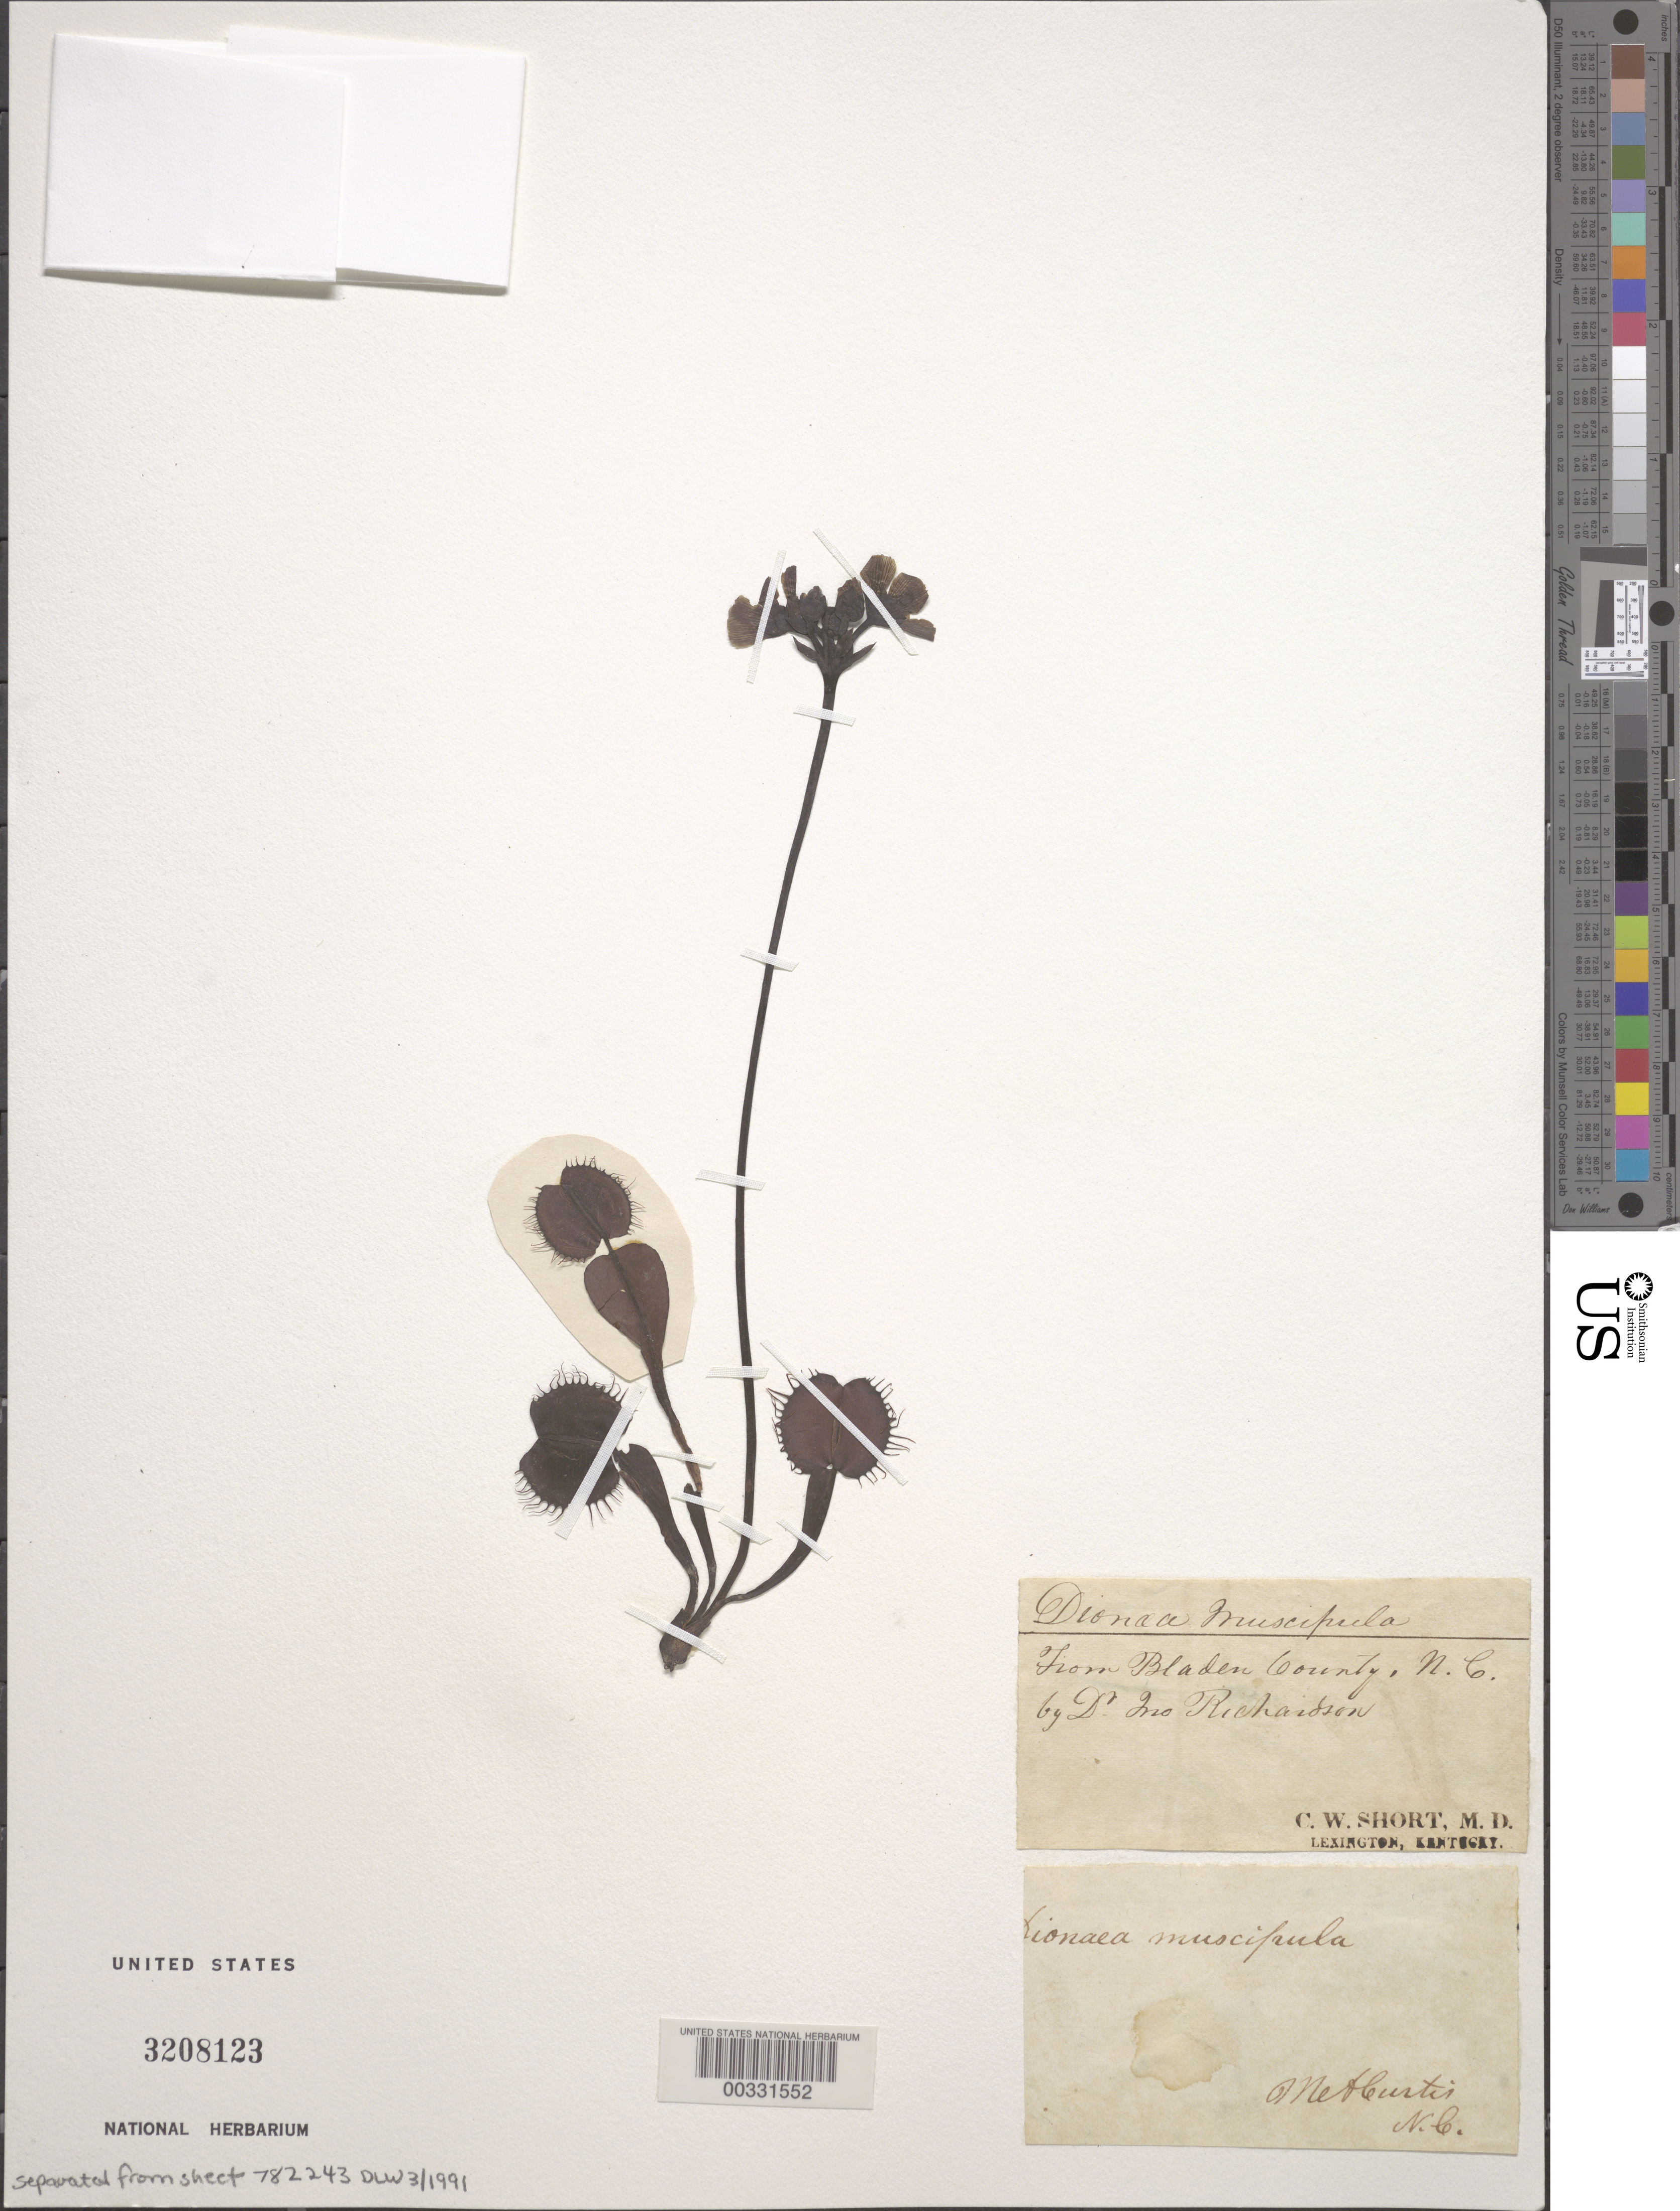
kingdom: Plantae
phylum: Tracheophyta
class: Magnoliopsida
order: Caryophyllales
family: Droseraceae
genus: Dionaea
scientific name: Dionaea muscipula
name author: J. Ellis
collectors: D. I. Richardson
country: United States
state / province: North Carolina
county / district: Bladen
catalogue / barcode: US 3208123